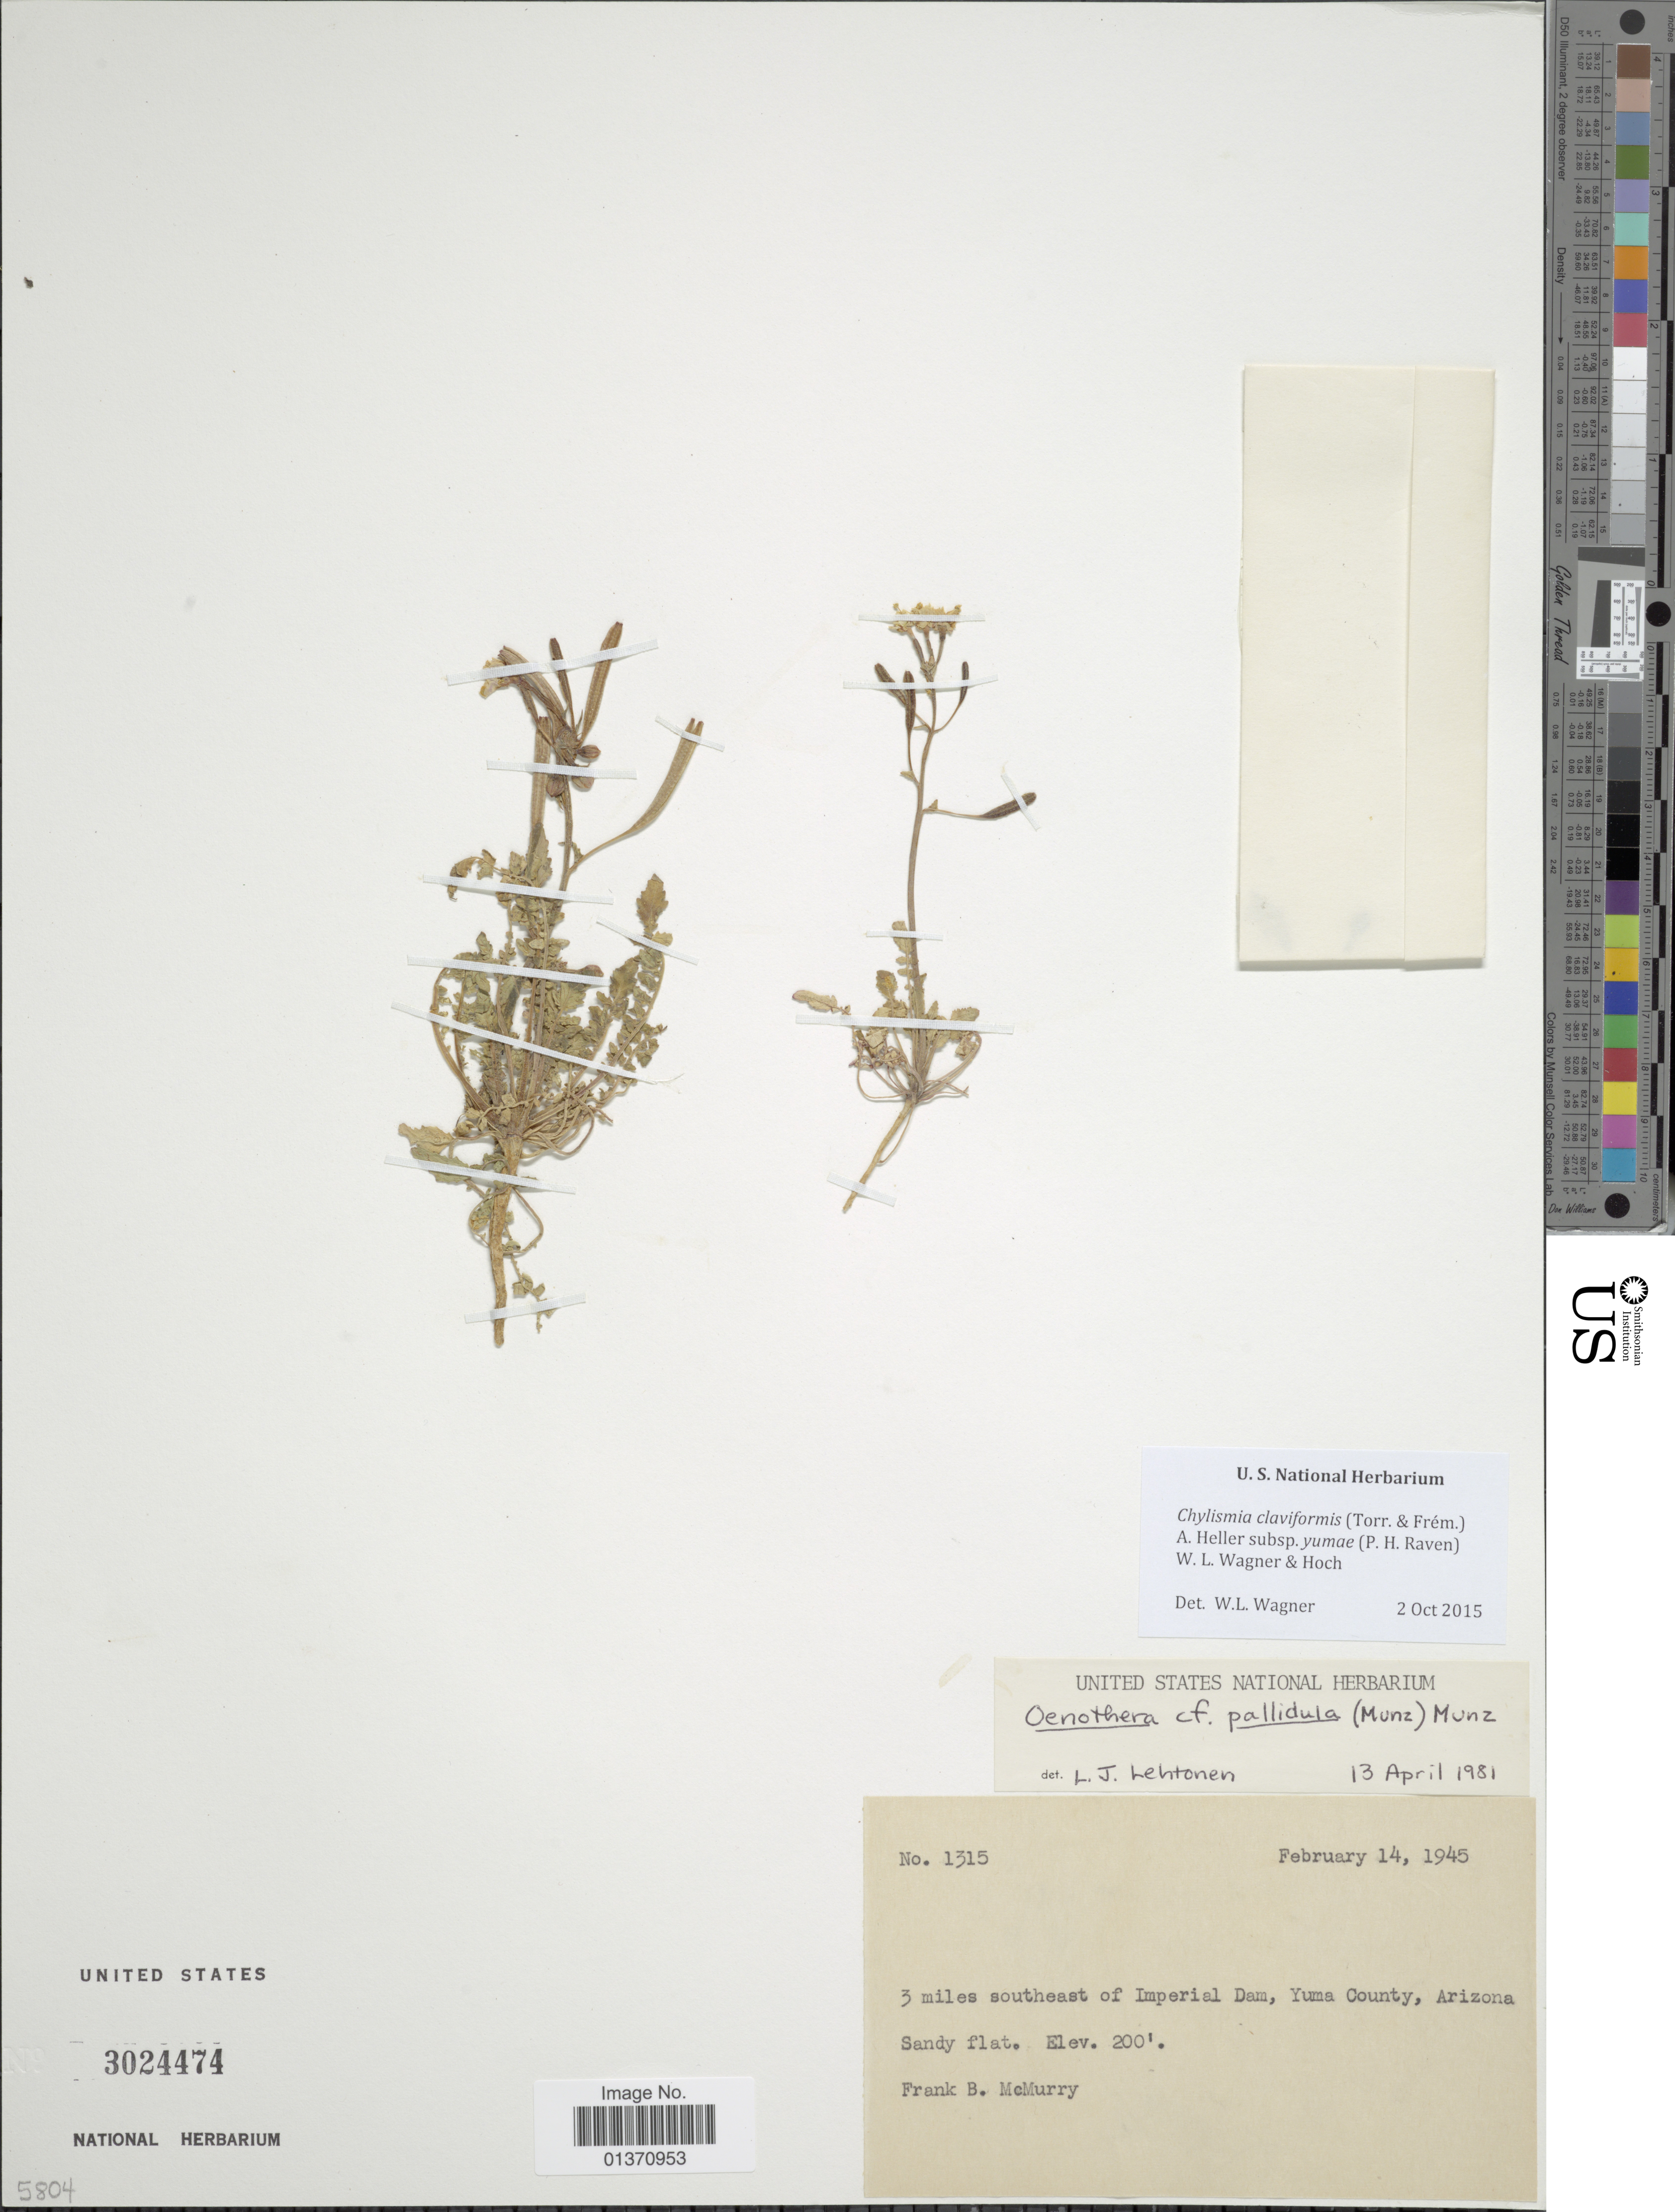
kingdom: Plantae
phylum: Tracheophyta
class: Magnoliopsida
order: Myrtales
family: Onagraceae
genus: Chylismia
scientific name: Chylismia claviformis subsp. yumae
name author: (P.H. Raven) W.L. Wagner & Hoch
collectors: F. B. McMurry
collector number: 1315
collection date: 1945-02-14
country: United States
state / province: Arizona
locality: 3 miles southeast of Imperial Dam, Yuma County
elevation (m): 61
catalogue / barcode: US 3024474